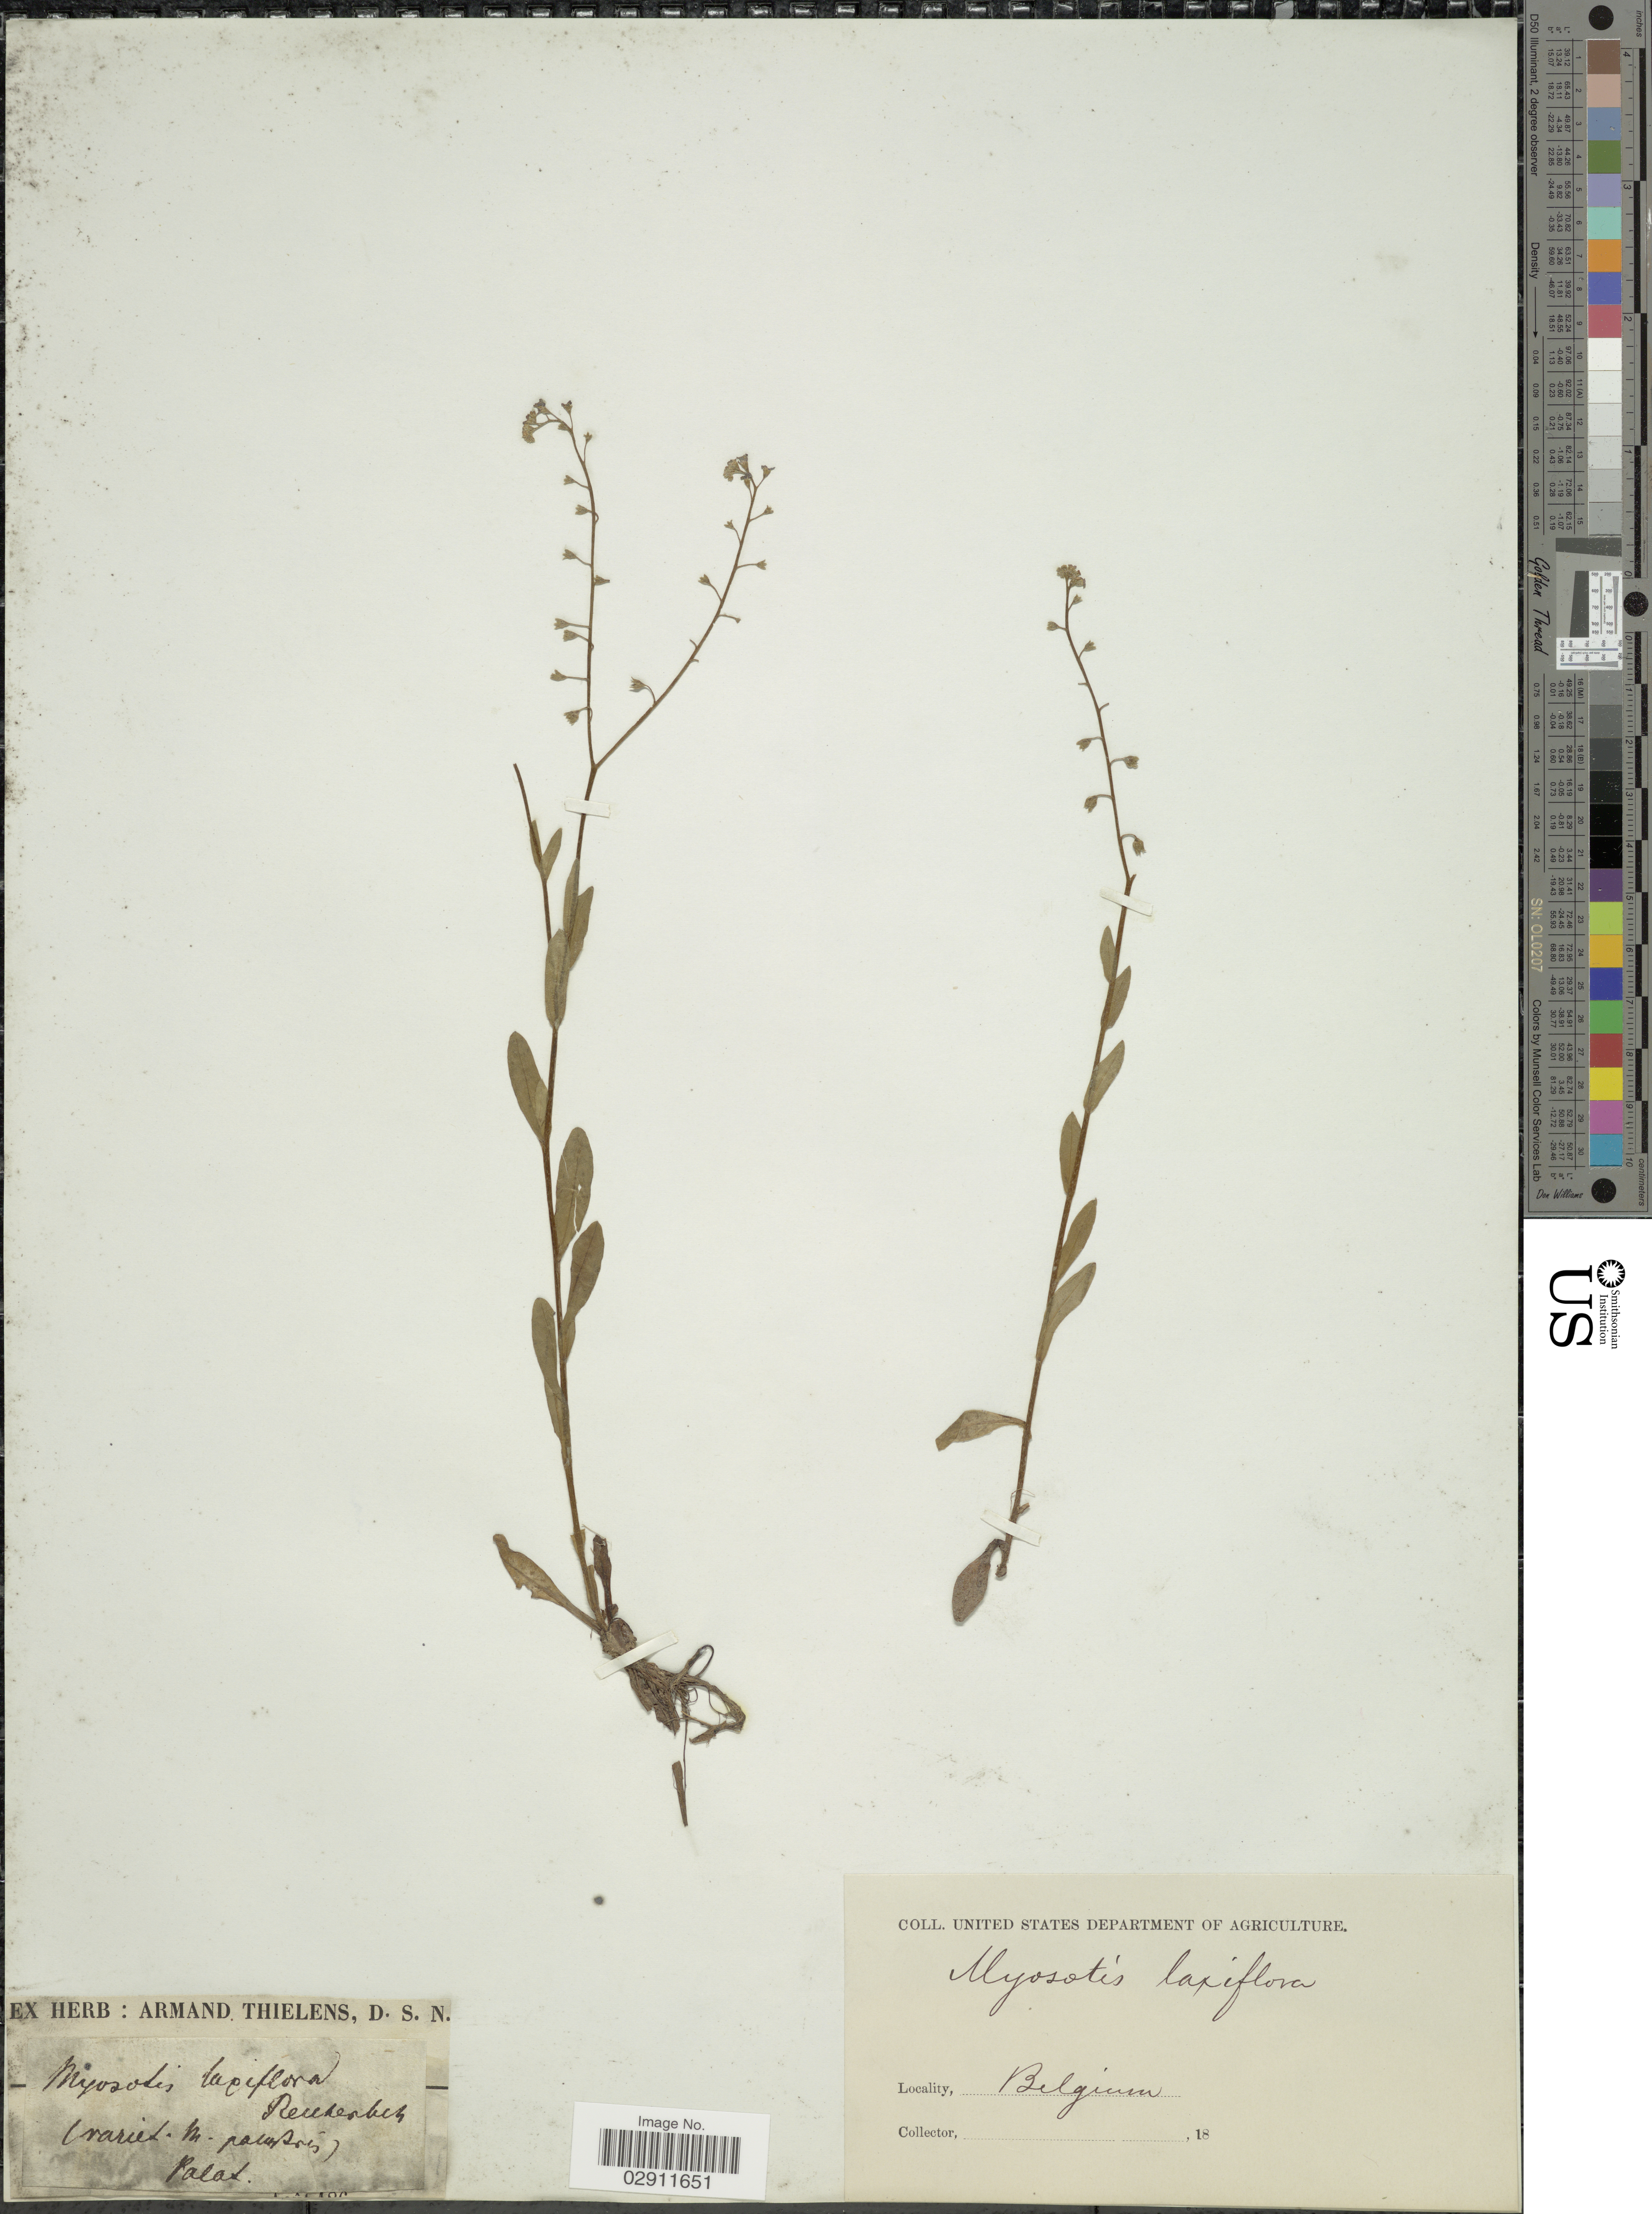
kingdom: Plantae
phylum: Tracheophyta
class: Magnoliopsida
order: Boraginales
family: Boraginaceae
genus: Myosotis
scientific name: Myosotis laxiflora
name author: Rchb.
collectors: ex herb. Armand Thielens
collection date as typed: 18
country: Belgium